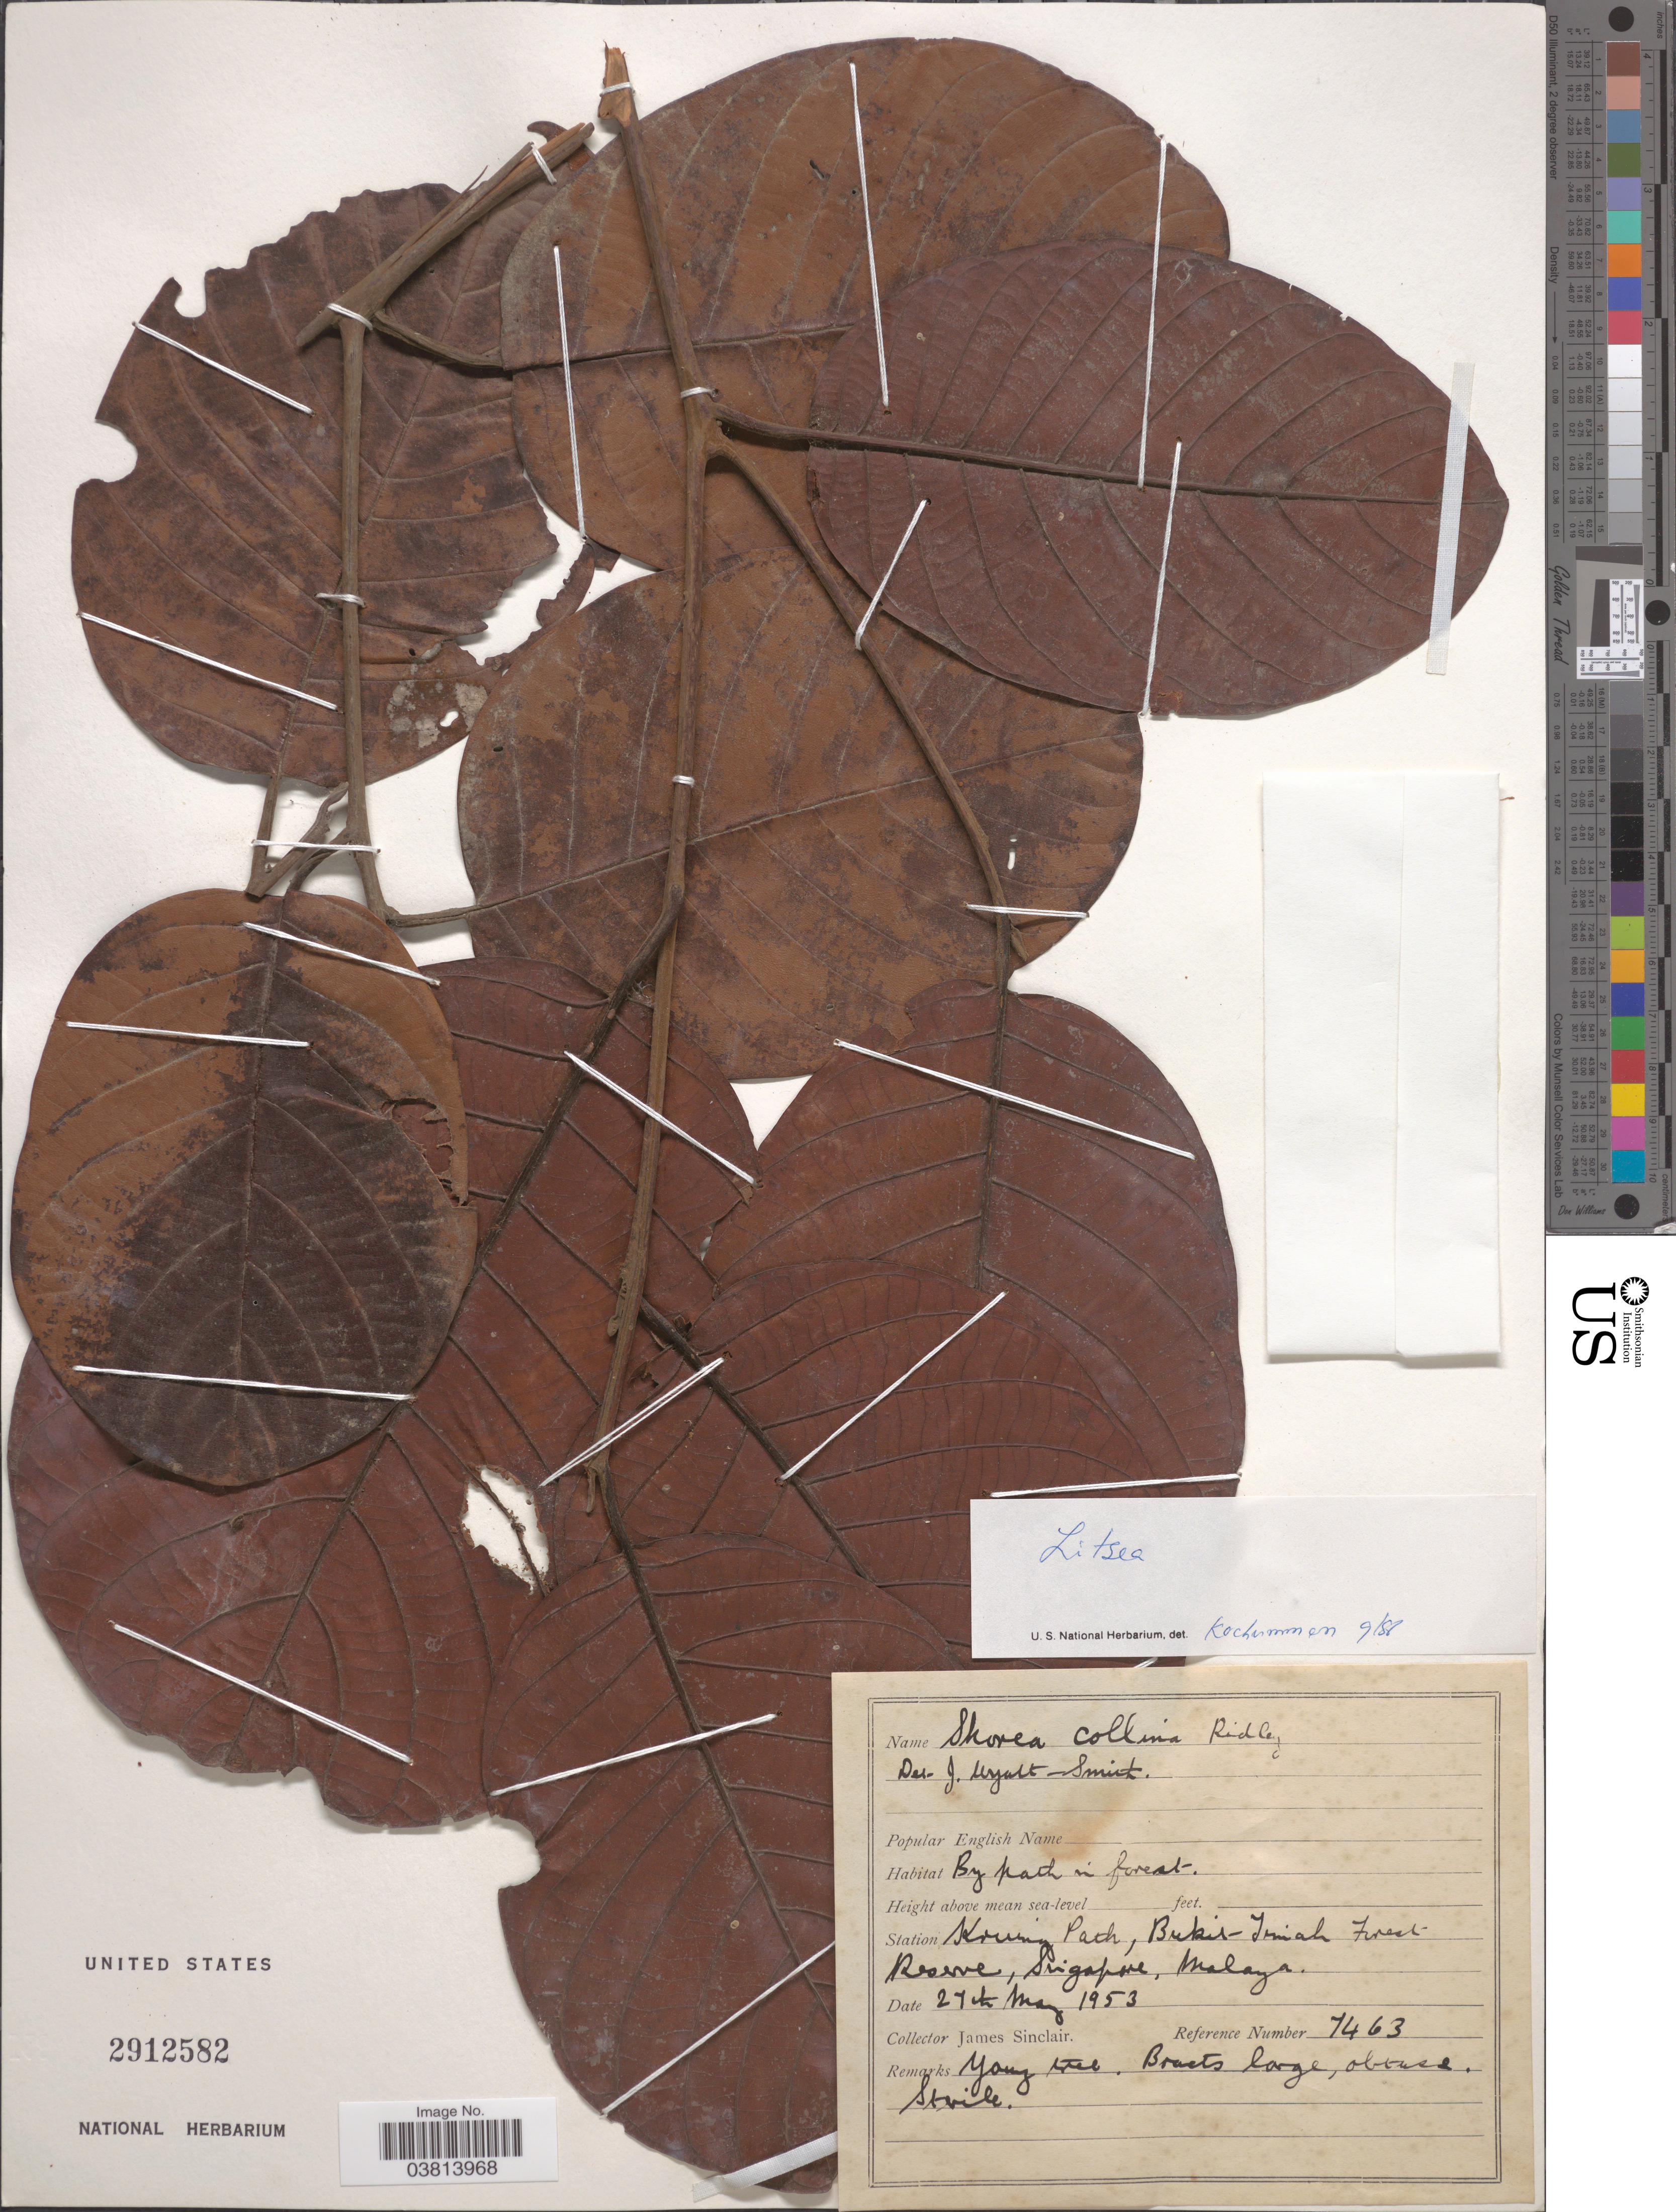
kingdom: Plantae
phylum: Tracheophyta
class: Magnoliopsida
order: Laurales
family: Lauraceae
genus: Litsea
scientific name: Litsea sp.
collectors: J. Sinclair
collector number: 7463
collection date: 1953-05-27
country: Singapore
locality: Station Kruing Path, Bukit Timah Forest Reserve, Malaya.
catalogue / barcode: US 2912582